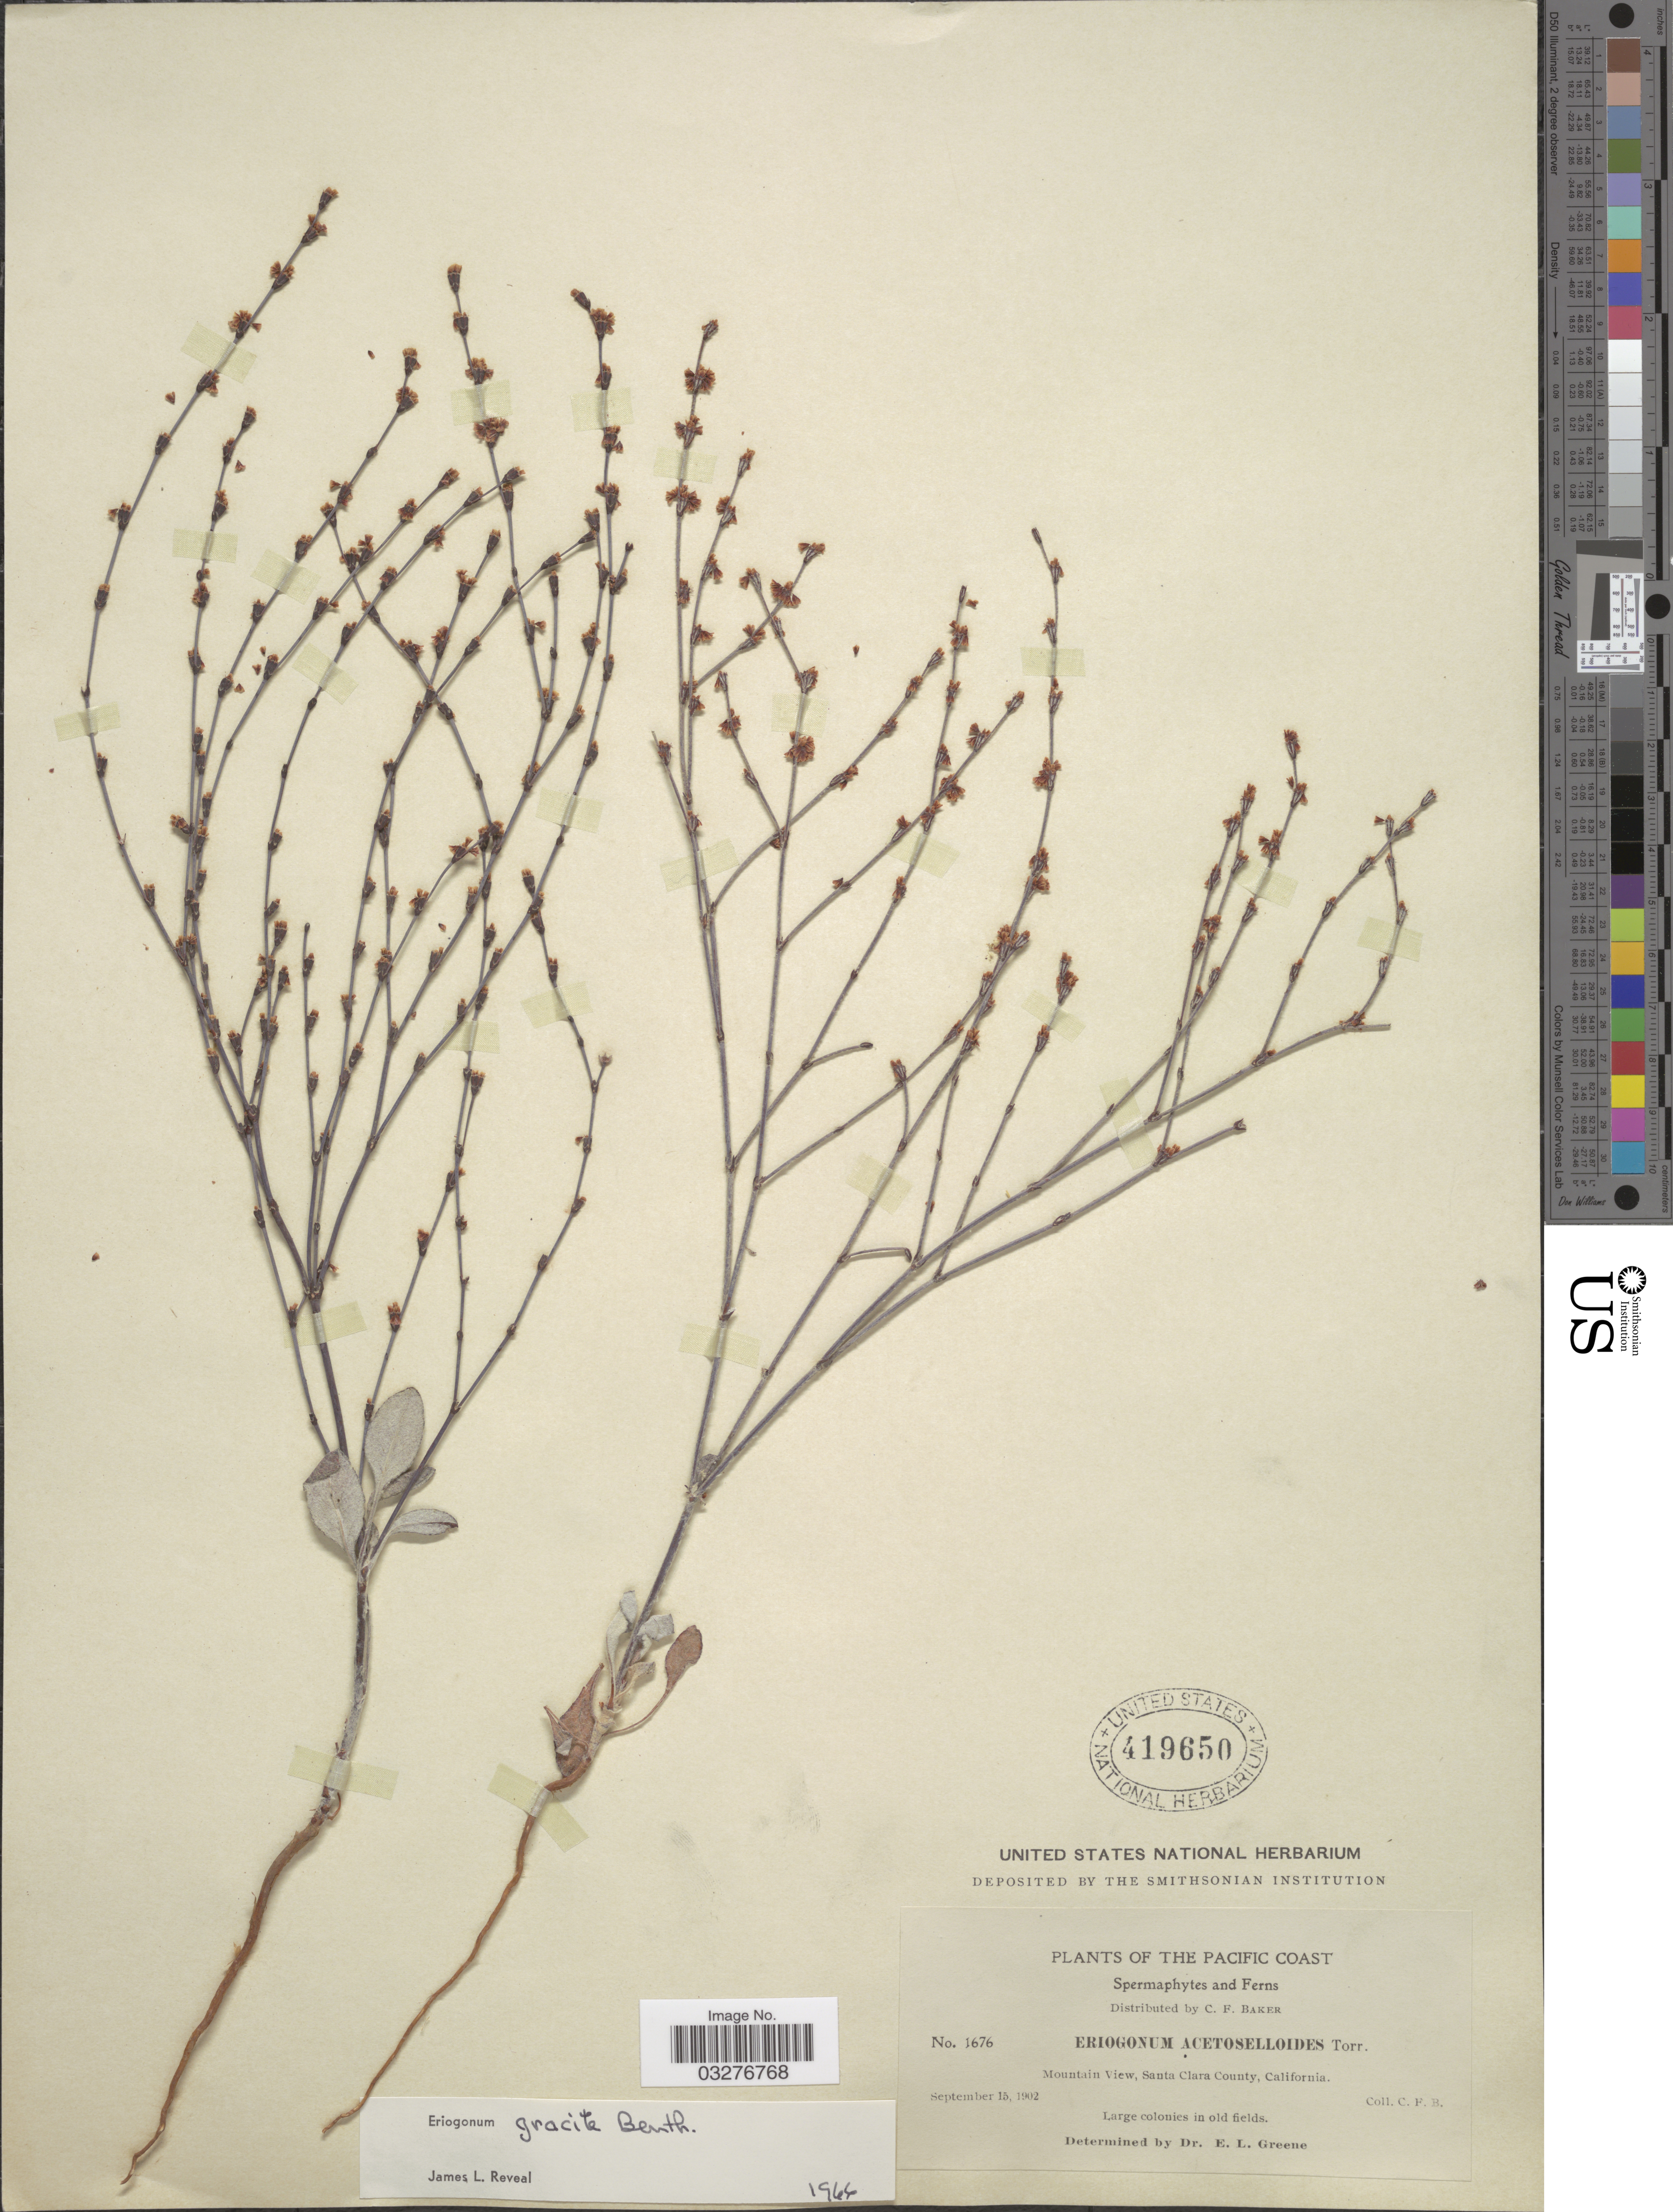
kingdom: Plantae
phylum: Tracheophyta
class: Magnoliopsida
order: Caryophyllales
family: Polygonaceae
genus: Eriogonum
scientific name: Eriogonum gracile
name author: Benth.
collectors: C. F. Baker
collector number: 1676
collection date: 1902-09-15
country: United States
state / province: California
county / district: Santa Clara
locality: The Pacific Coast. Mountain View, Santa Clara County.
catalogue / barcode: US 419650